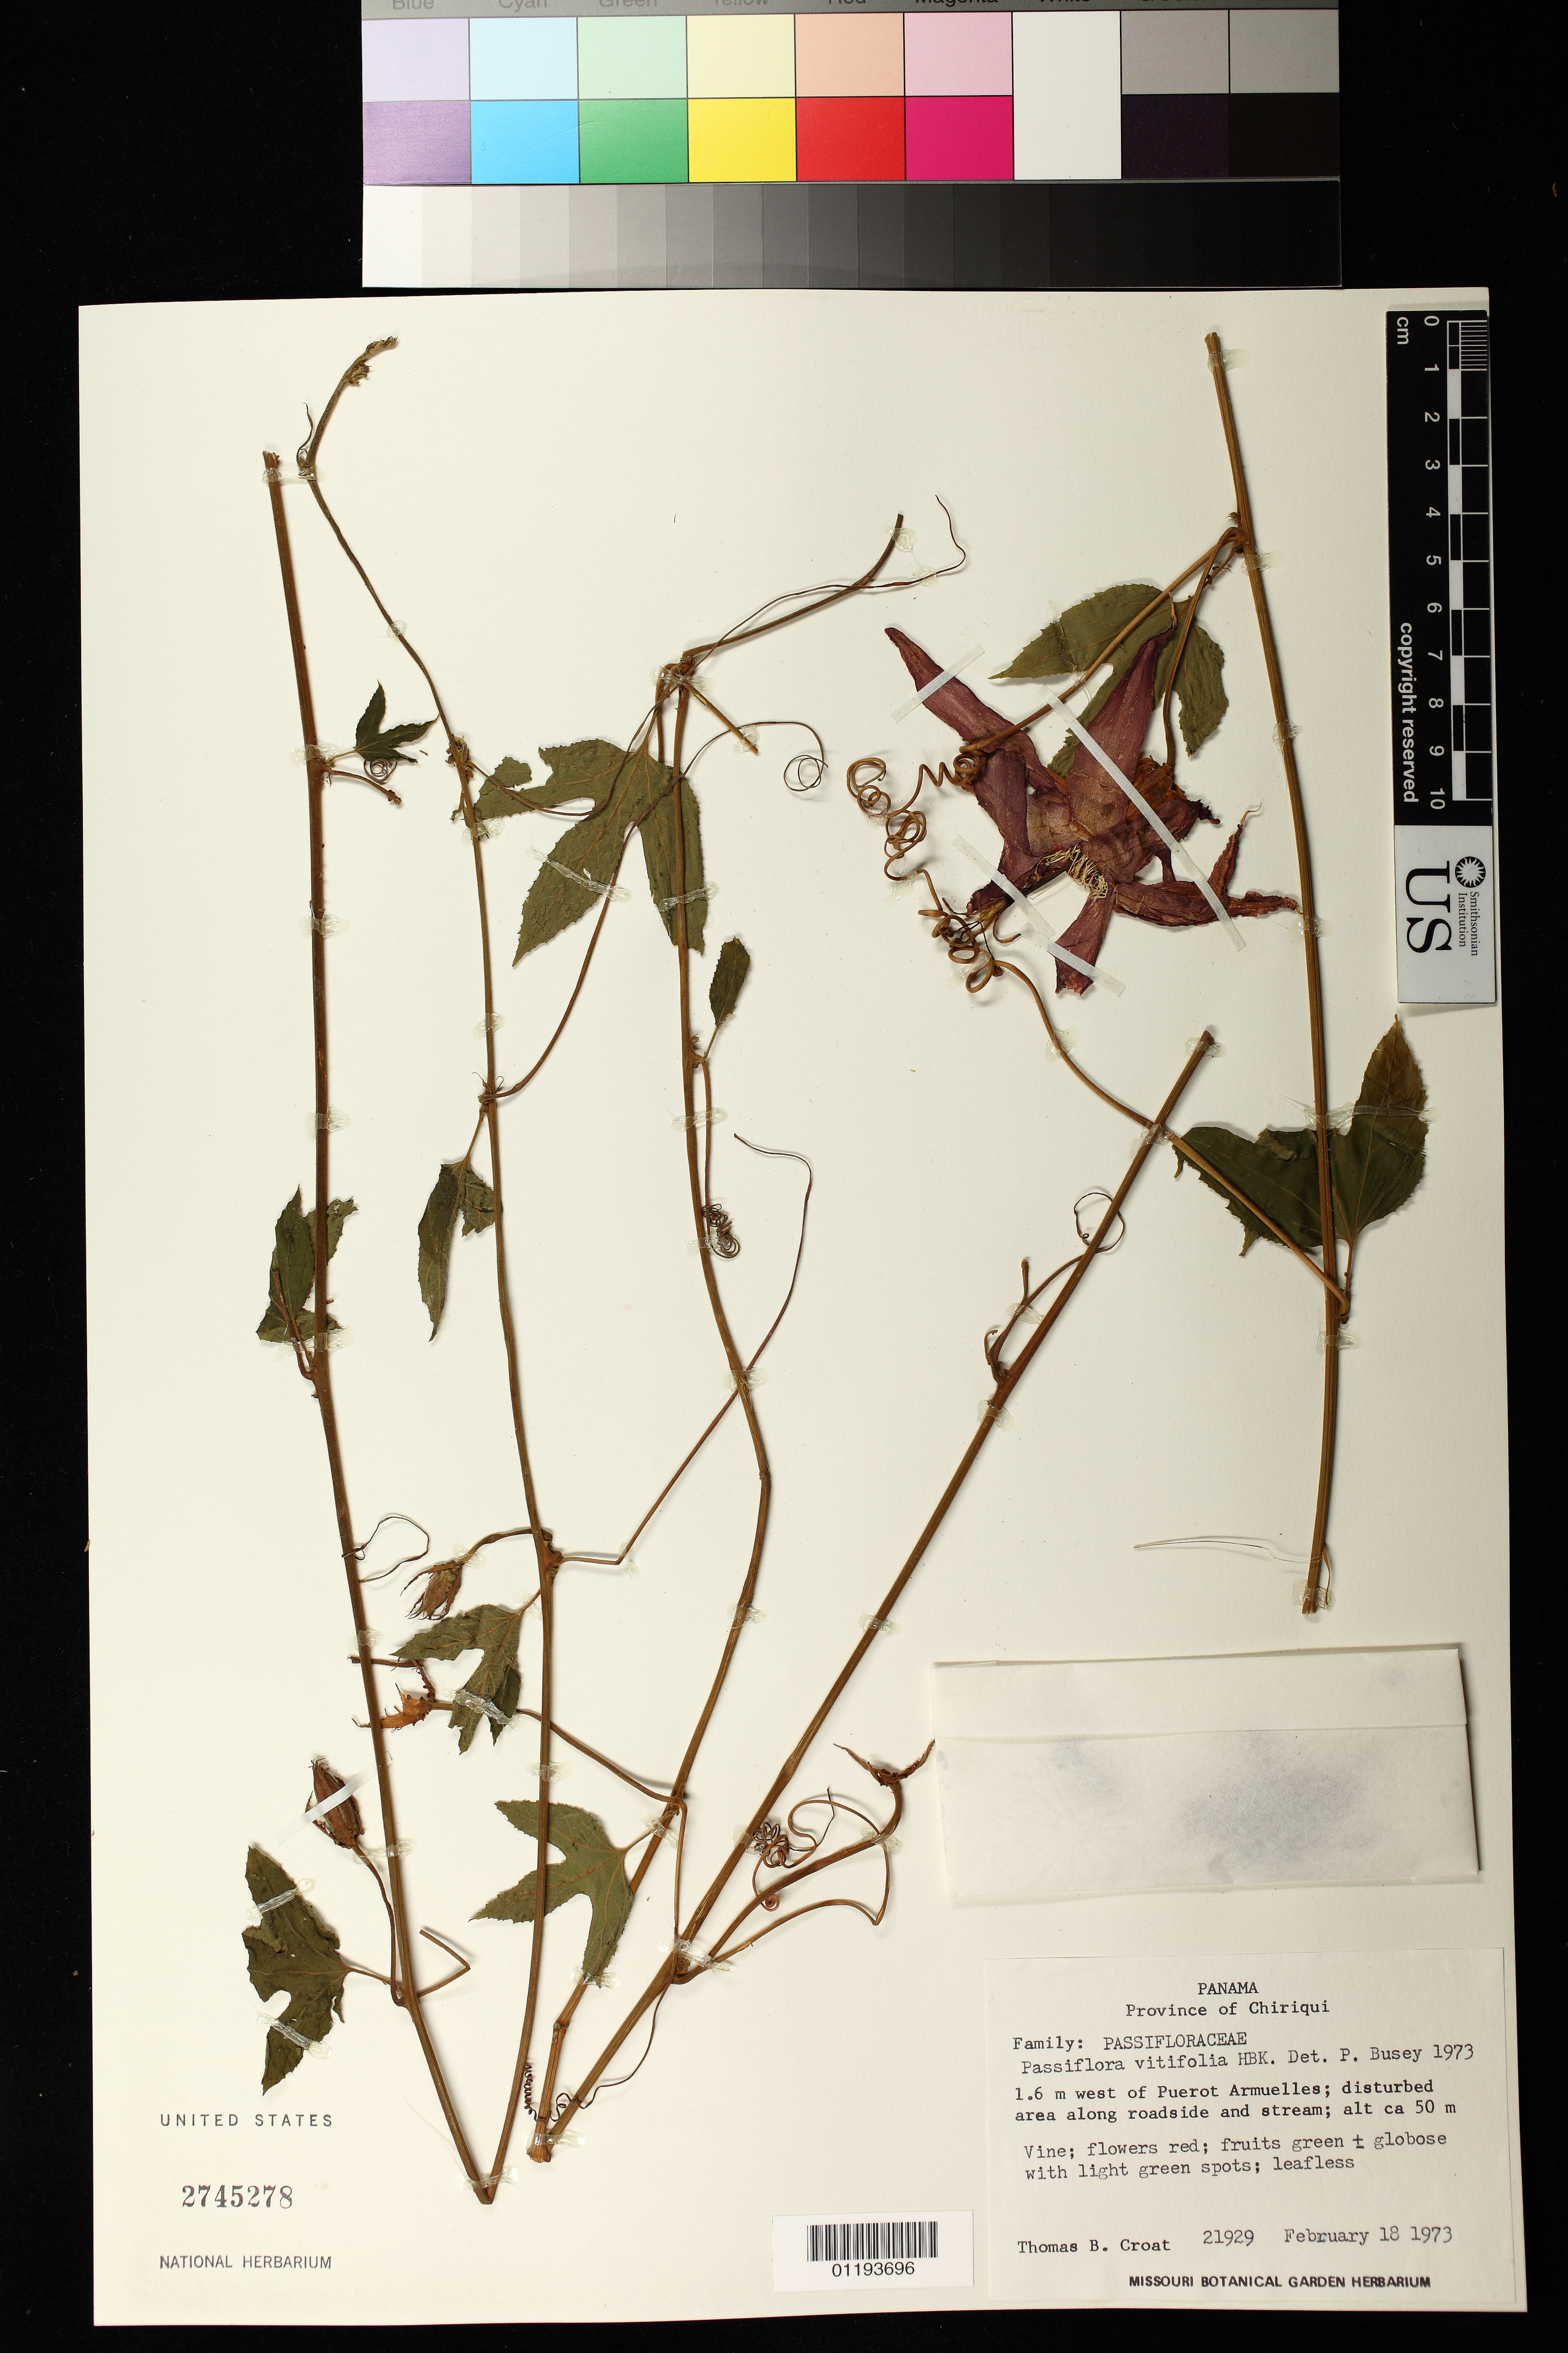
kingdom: Plantae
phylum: Tracheophyta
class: Magnoliopsida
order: Malpighiales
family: Passifloraceae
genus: Passiflora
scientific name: Passiflora vitifolia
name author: Kunth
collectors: T. B. Croat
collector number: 21929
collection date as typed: Feb 18 1973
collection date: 1973-02-18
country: Panama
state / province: Chiriquí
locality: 1.6 m west of Puerto Armuelles; disturbed are along roadside and stream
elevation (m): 50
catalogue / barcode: US 2745278